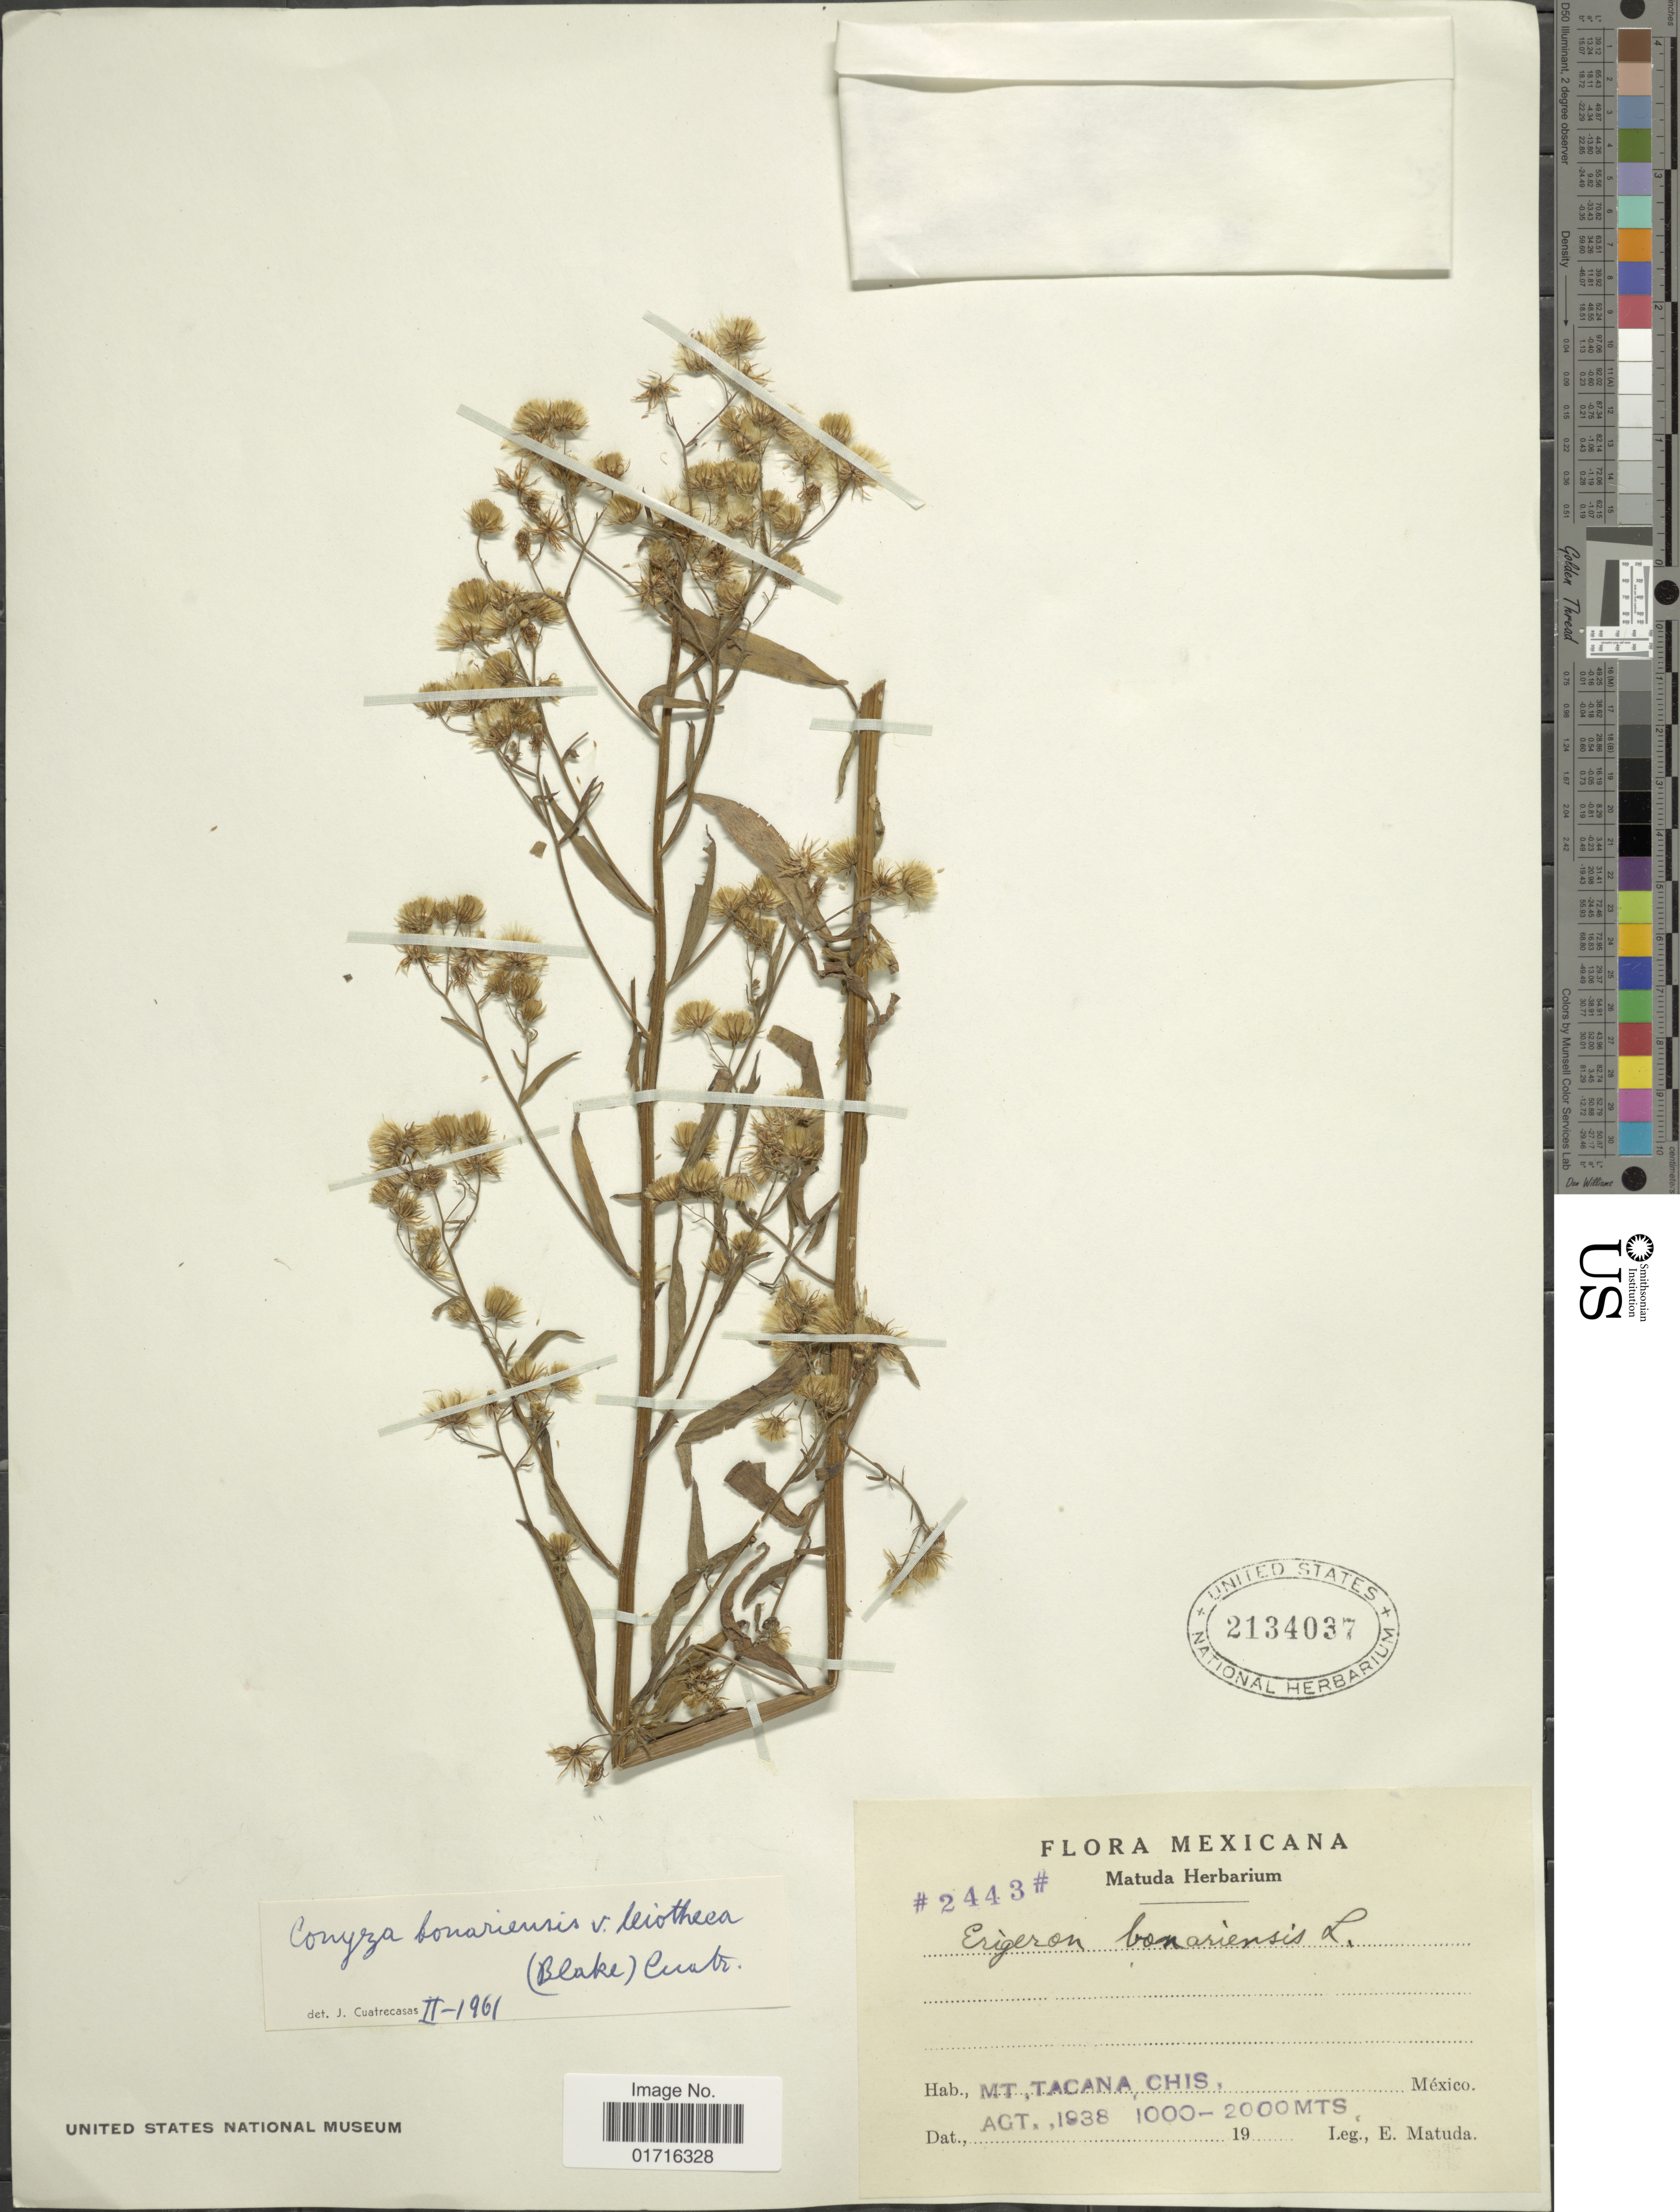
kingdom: Plantae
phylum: Tracheophyta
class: Magnoliopsida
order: Asterales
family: Asteraceae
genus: Conyza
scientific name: Conyza bonariensis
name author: (L.) Cronq.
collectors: E. Matuda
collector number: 2443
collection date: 1938-08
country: Mexico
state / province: Chiapas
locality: Mt. Tacana, Chis. Mexico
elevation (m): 1000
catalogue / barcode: US 2134037